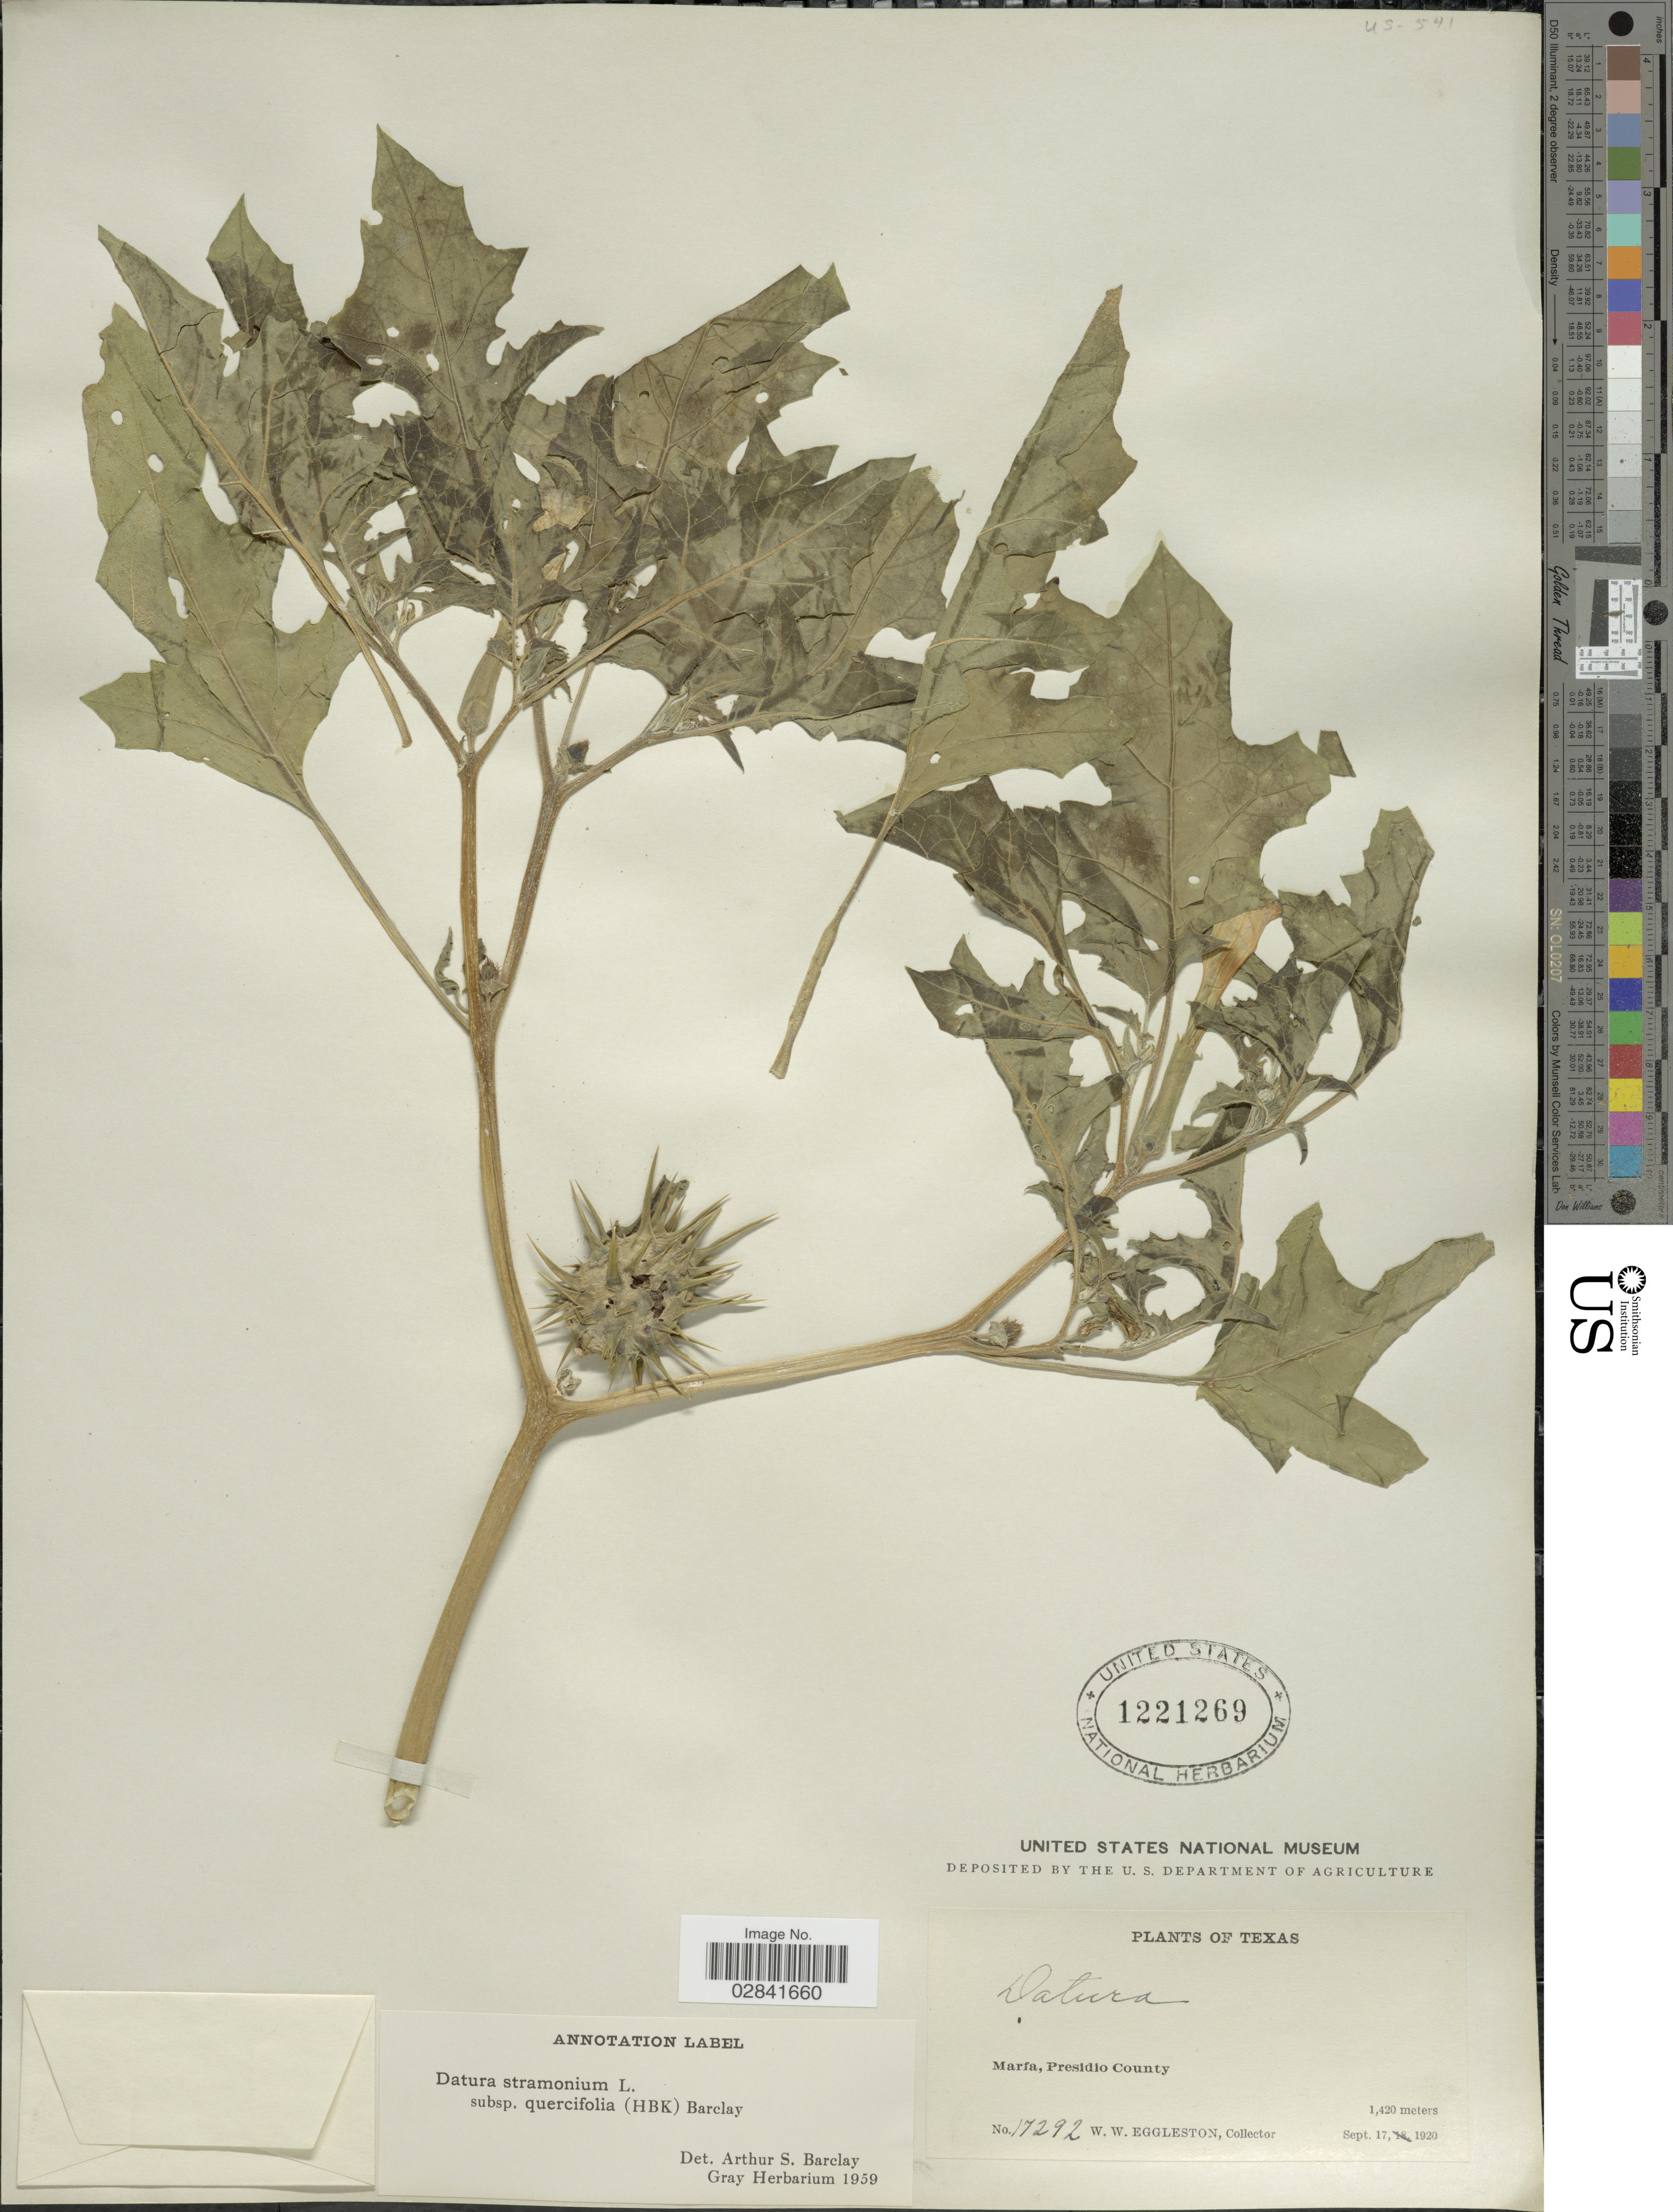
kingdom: Plantae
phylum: Tracheophyta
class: Magnoliopsida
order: Solanales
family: Solanaceae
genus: Datura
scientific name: Datura quercifolia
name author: Kunth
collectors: W. W. Eggleston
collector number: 17292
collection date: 1920-09-17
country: United States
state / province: Texas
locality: María, Presidio County.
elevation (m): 1420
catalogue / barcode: US 1221269